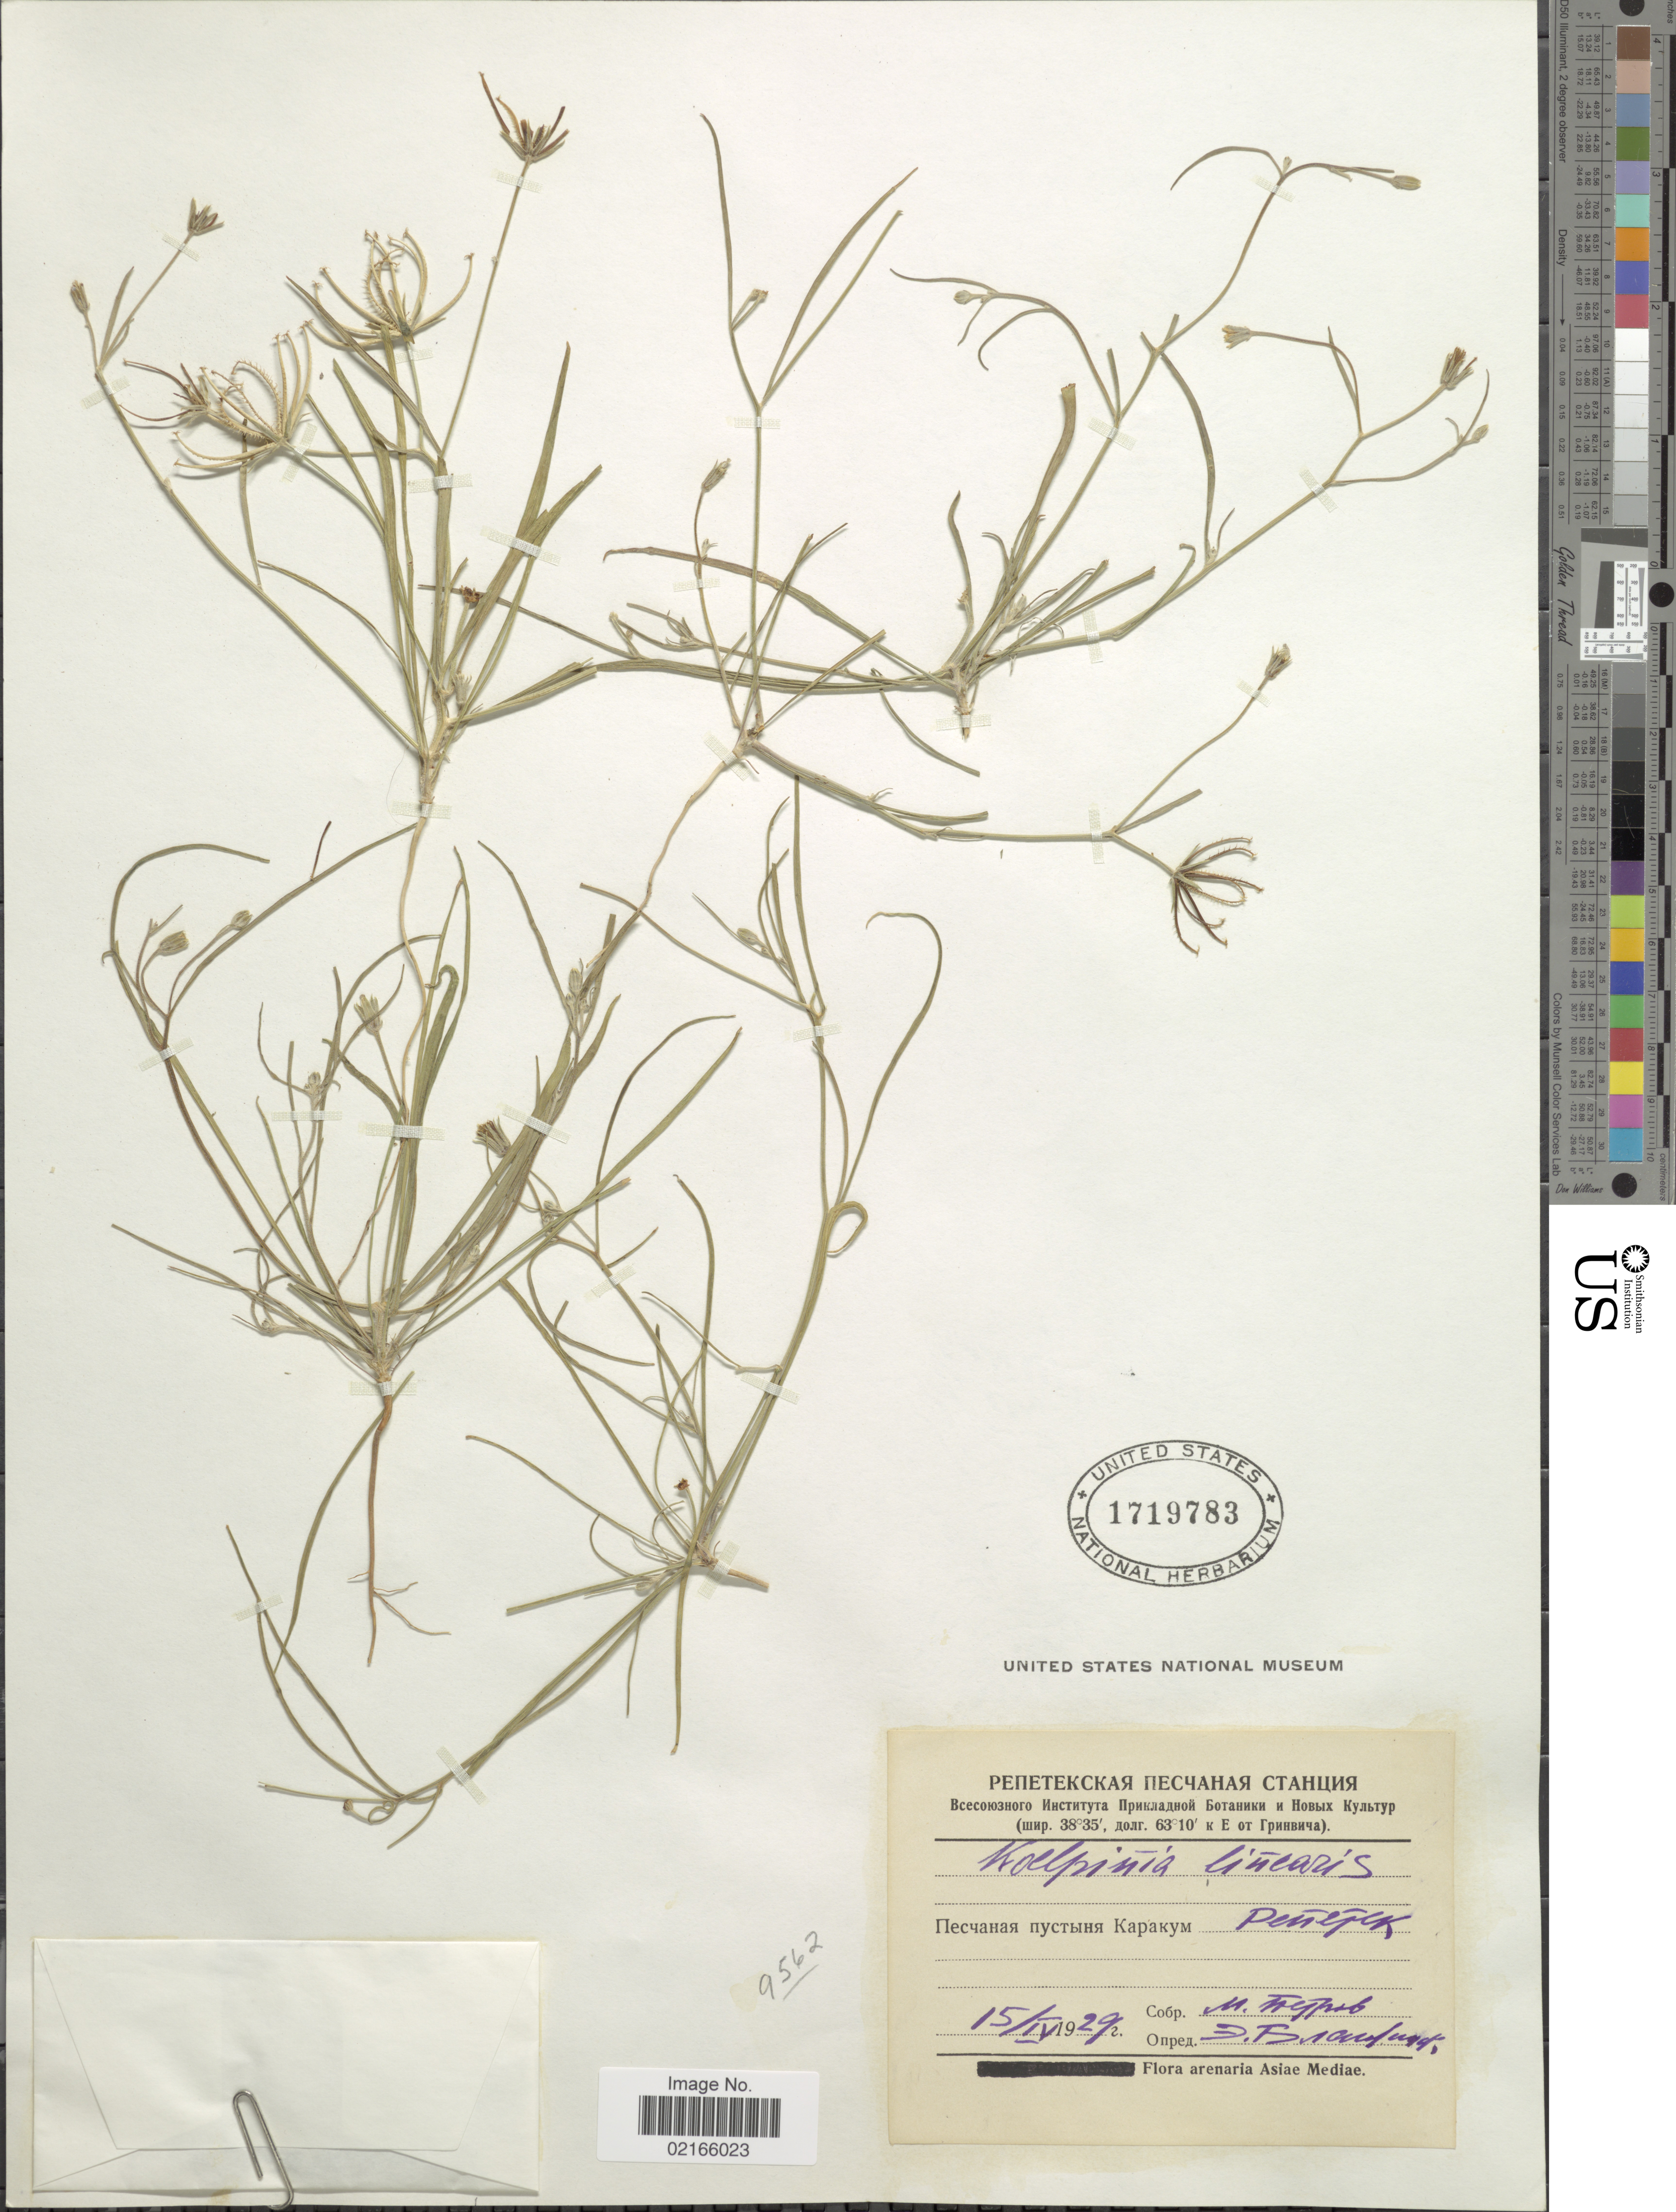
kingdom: Plantae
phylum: Tracheophyta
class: Magnoliopsida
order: Asterales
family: Asteraceae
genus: Koelpinia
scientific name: Koelpinia linearis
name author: Pall.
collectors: M. Nypeb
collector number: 9562?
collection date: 1929-04-15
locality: X, arenaria Asiae Mediae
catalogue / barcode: US 1719783